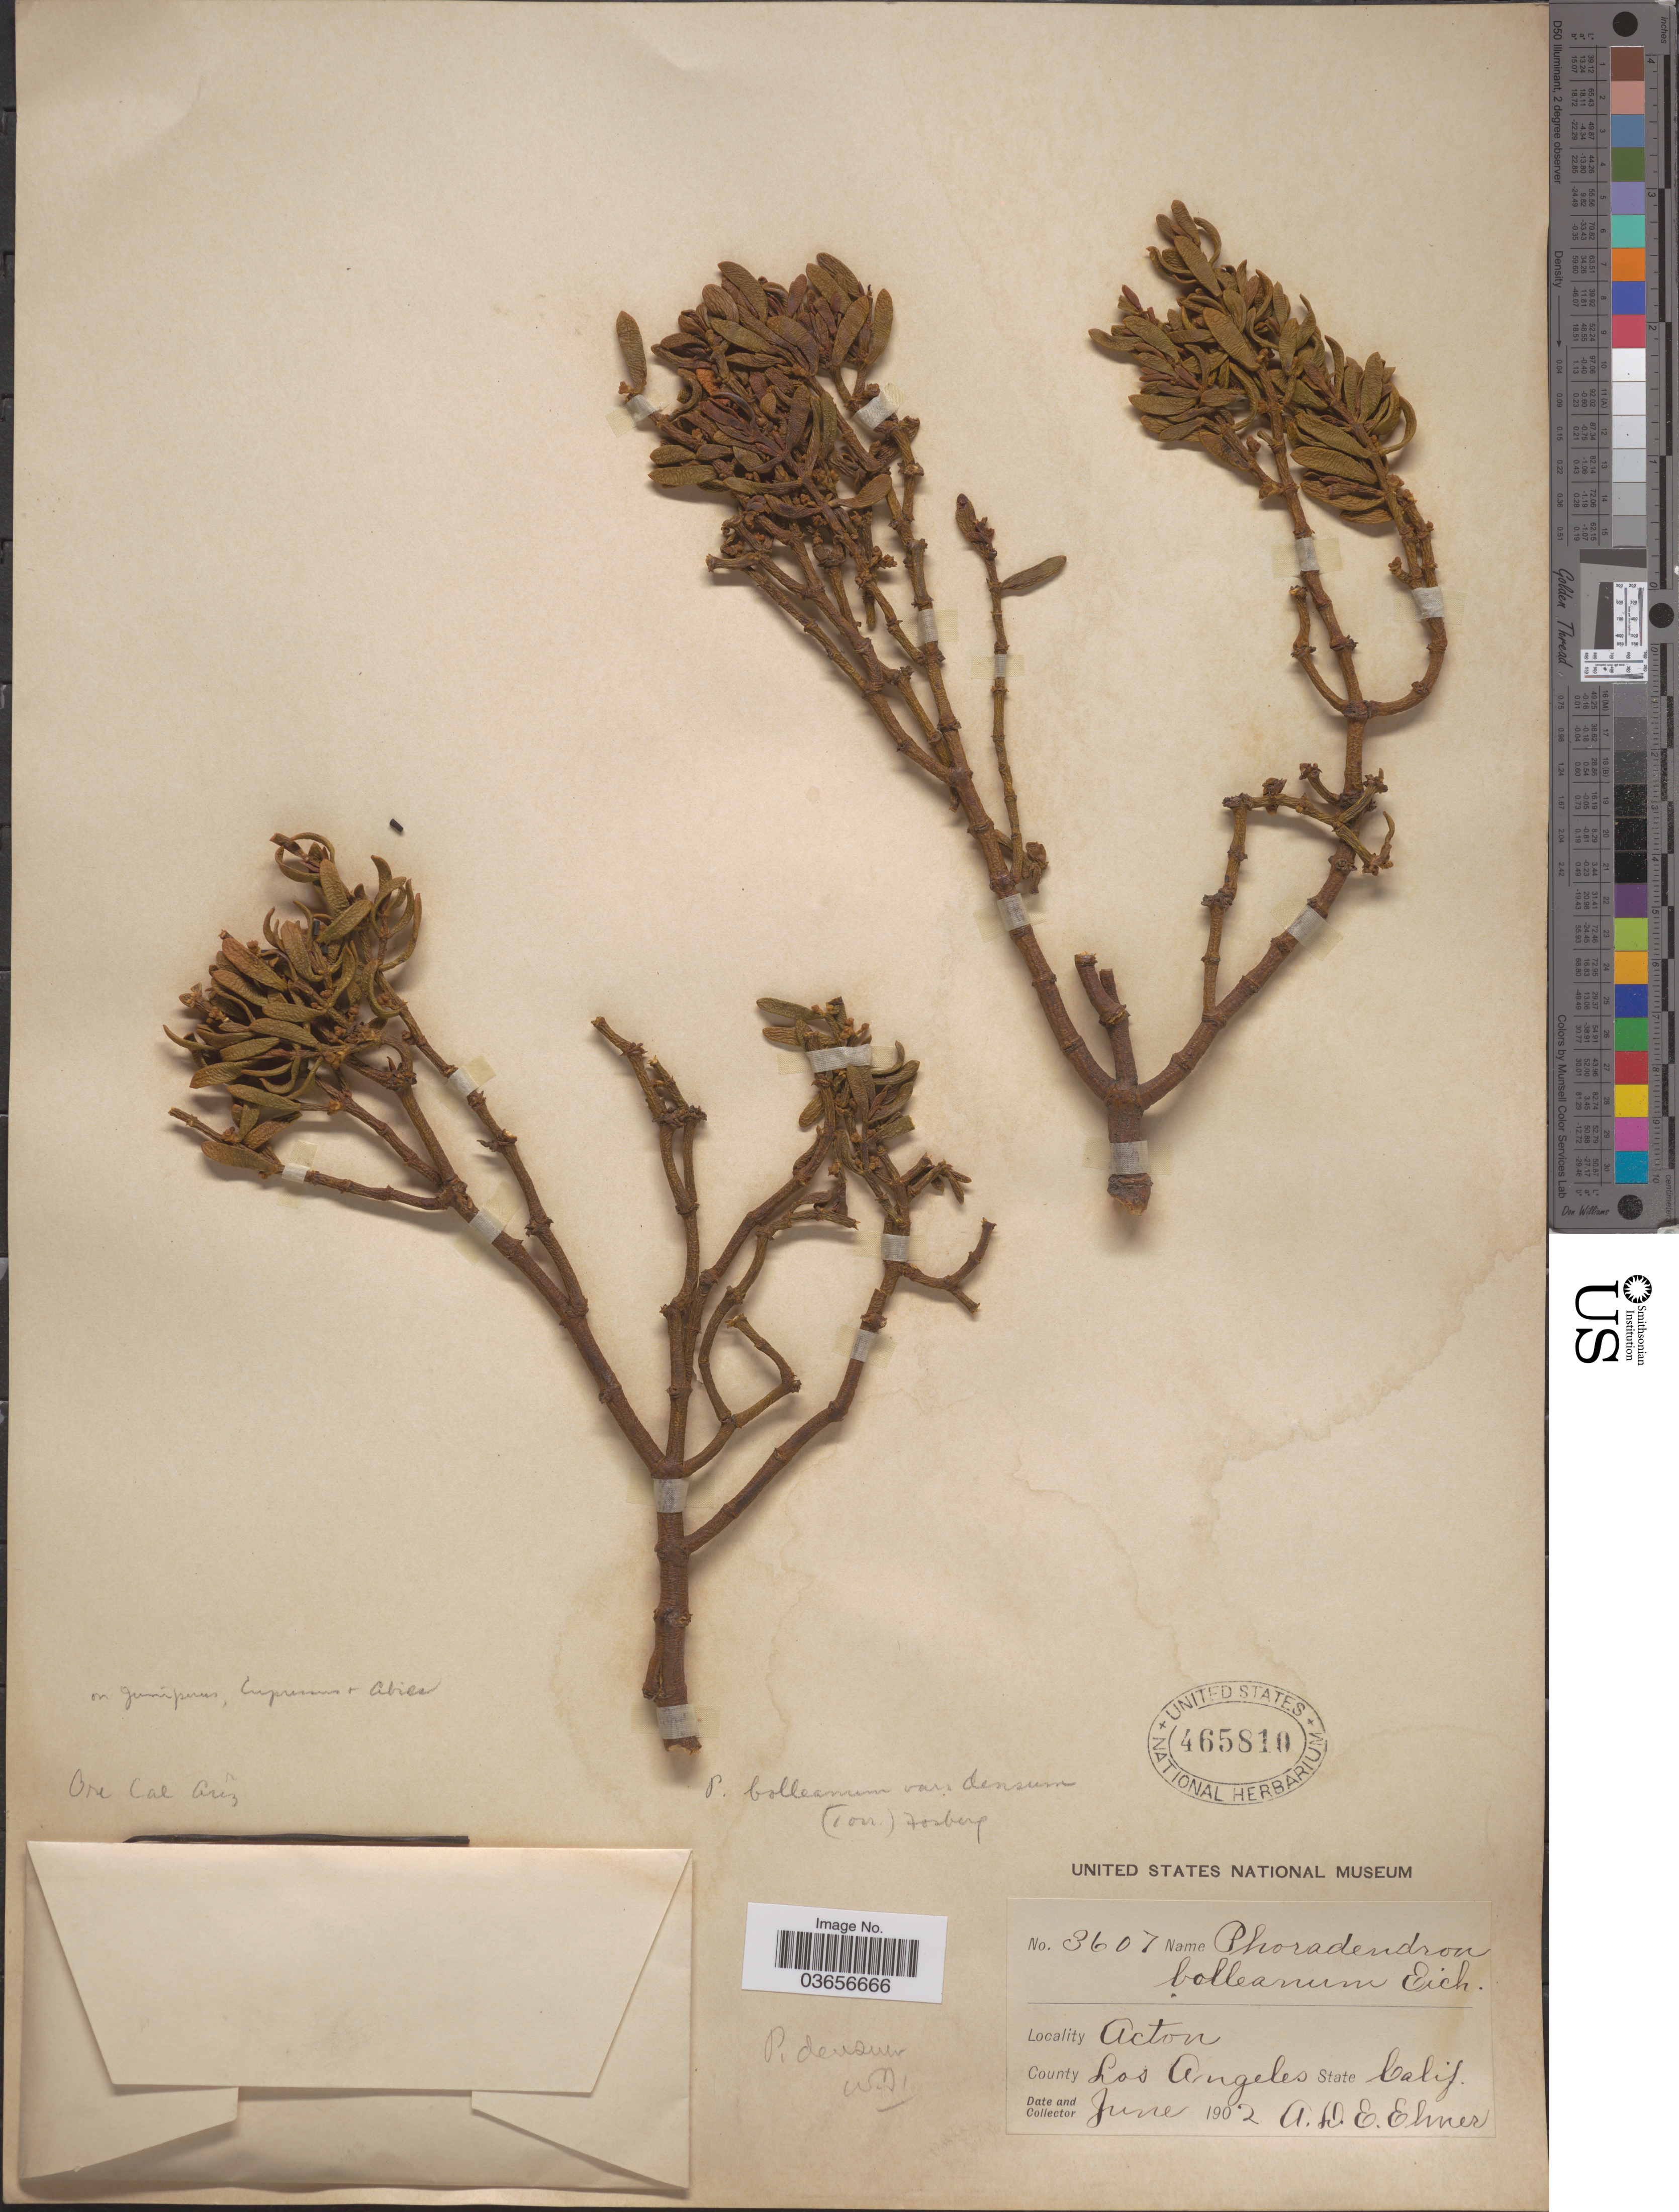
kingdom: Plantae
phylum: Tracheophyta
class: Magnoliopsida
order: Santalales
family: Viscaceae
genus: Phoradendron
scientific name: Phoradendron bolleanum var. densum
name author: (Torr. ex Trel.) Fosberg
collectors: A. D. E. Elmer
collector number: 3607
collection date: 1902-06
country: United States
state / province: California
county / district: Los Angeles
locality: Acton, County Los Angeles.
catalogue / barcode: US 465810